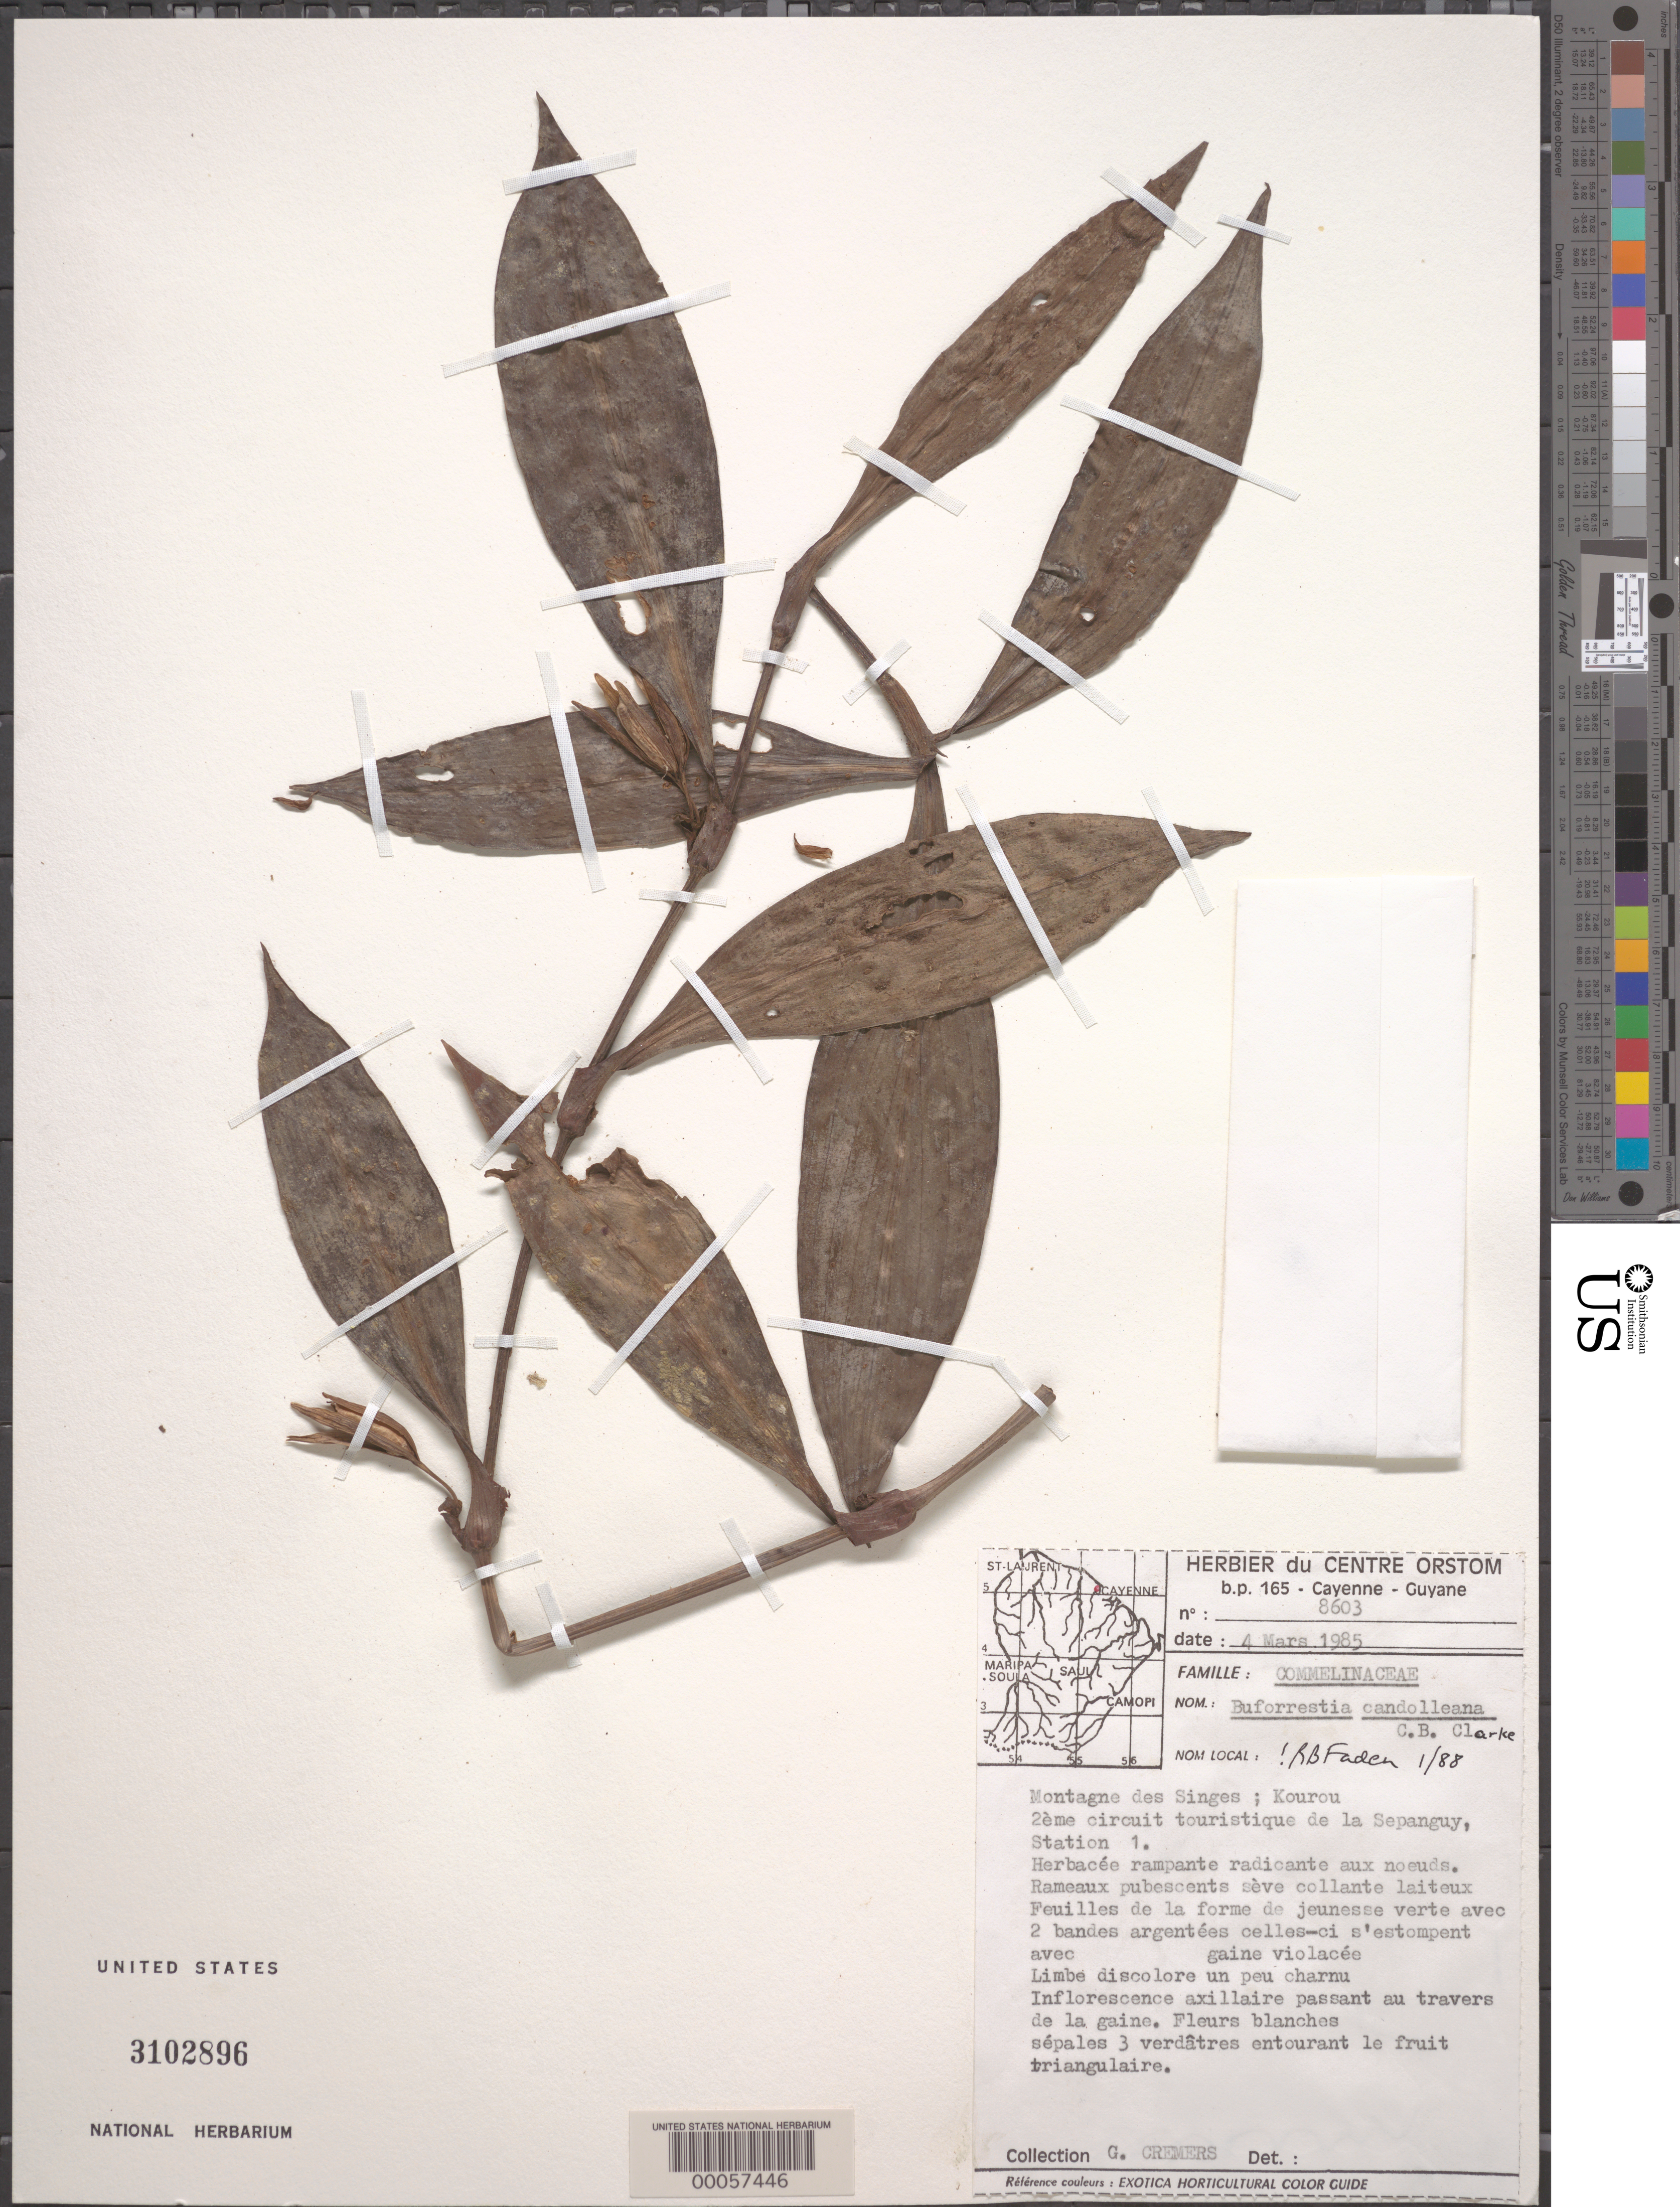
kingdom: Plantae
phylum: Tracheophyta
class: Liliopsida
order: Commelinales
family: Commelinaceae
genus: Buforrestia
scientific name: Buforrestia candolleana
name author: C.B. Clarke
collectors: G. Cremers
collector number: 8603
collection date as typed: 04 Mar 1985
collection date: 1985-03-04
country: French Guiana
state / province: Cayenne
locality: Cayenne, singes mt, kourou 2nd circuit touristque de la sepanguy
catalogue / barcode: US 3102896